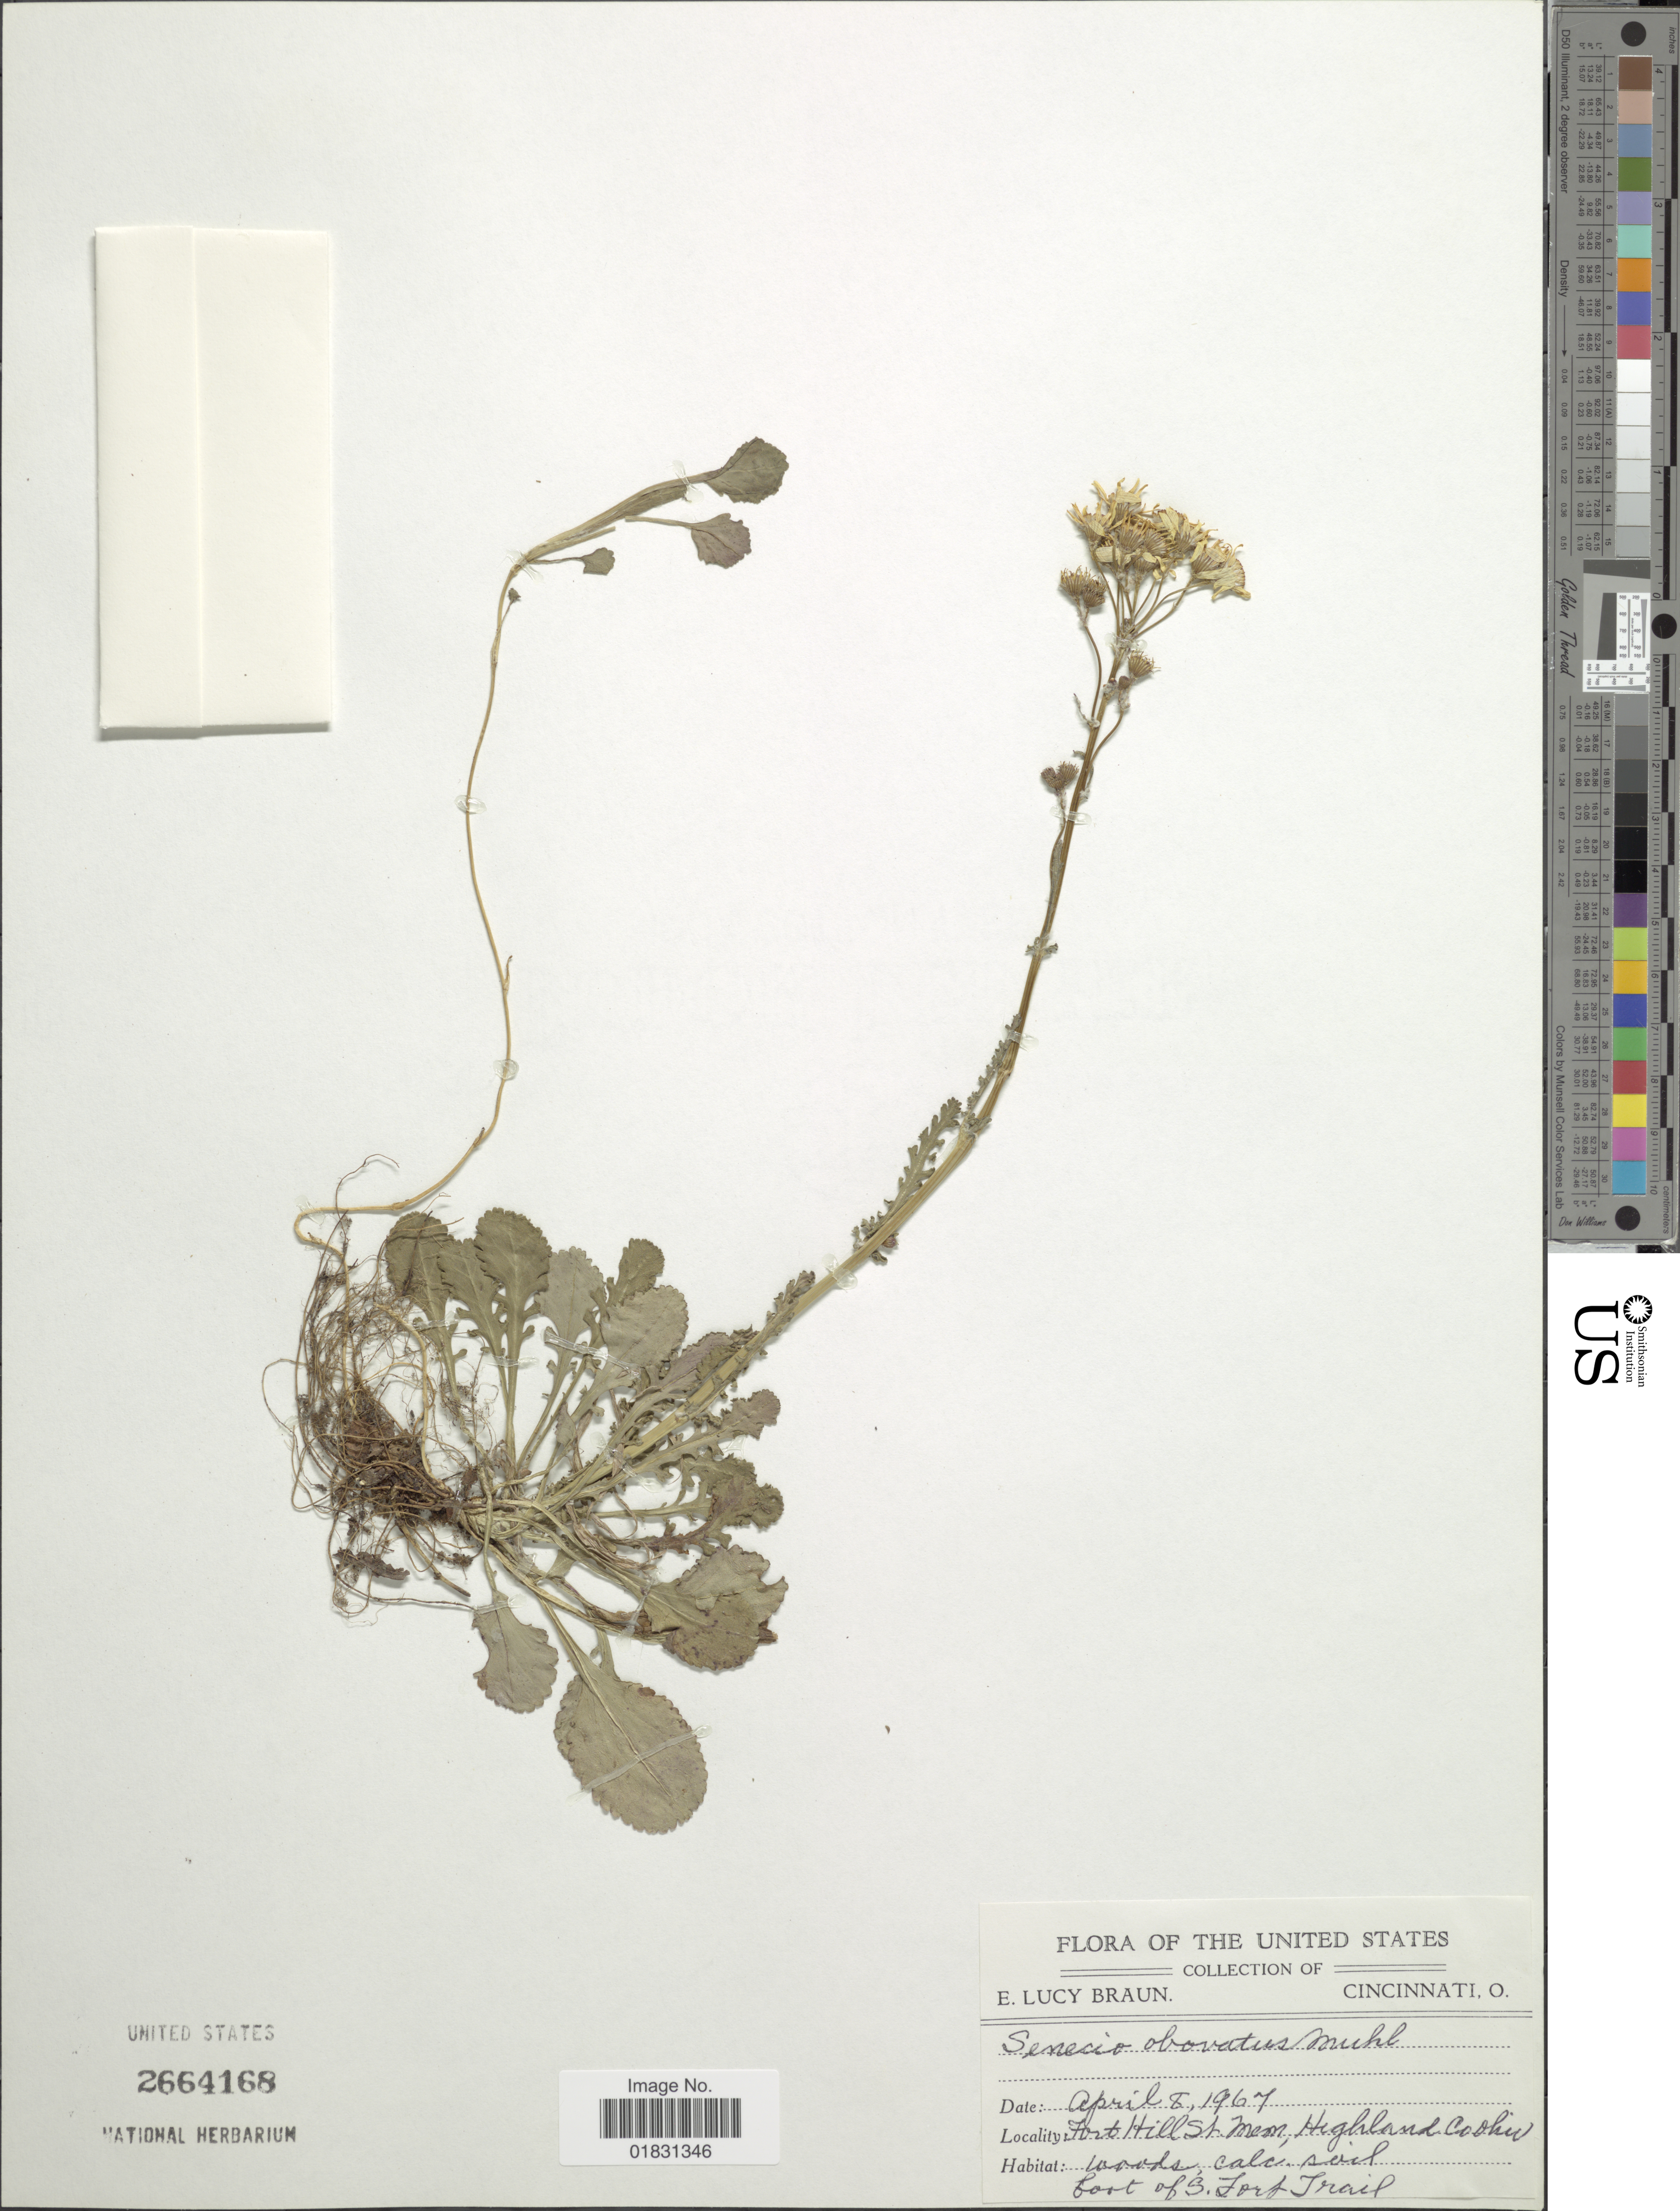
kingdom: Plantae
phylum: Tracheophyta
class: Magnoliopsida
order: Asterales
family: Asteraceae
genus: Packera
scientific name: Packera obovata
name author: (Muhl. ex Willd.) W.A. Weber & Á. Löve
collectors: E. L. Braun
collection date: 1967-04-08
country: United States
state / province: Ohio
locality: Fort Hill St. Mem., Highland Co.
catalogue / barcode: US 2664168